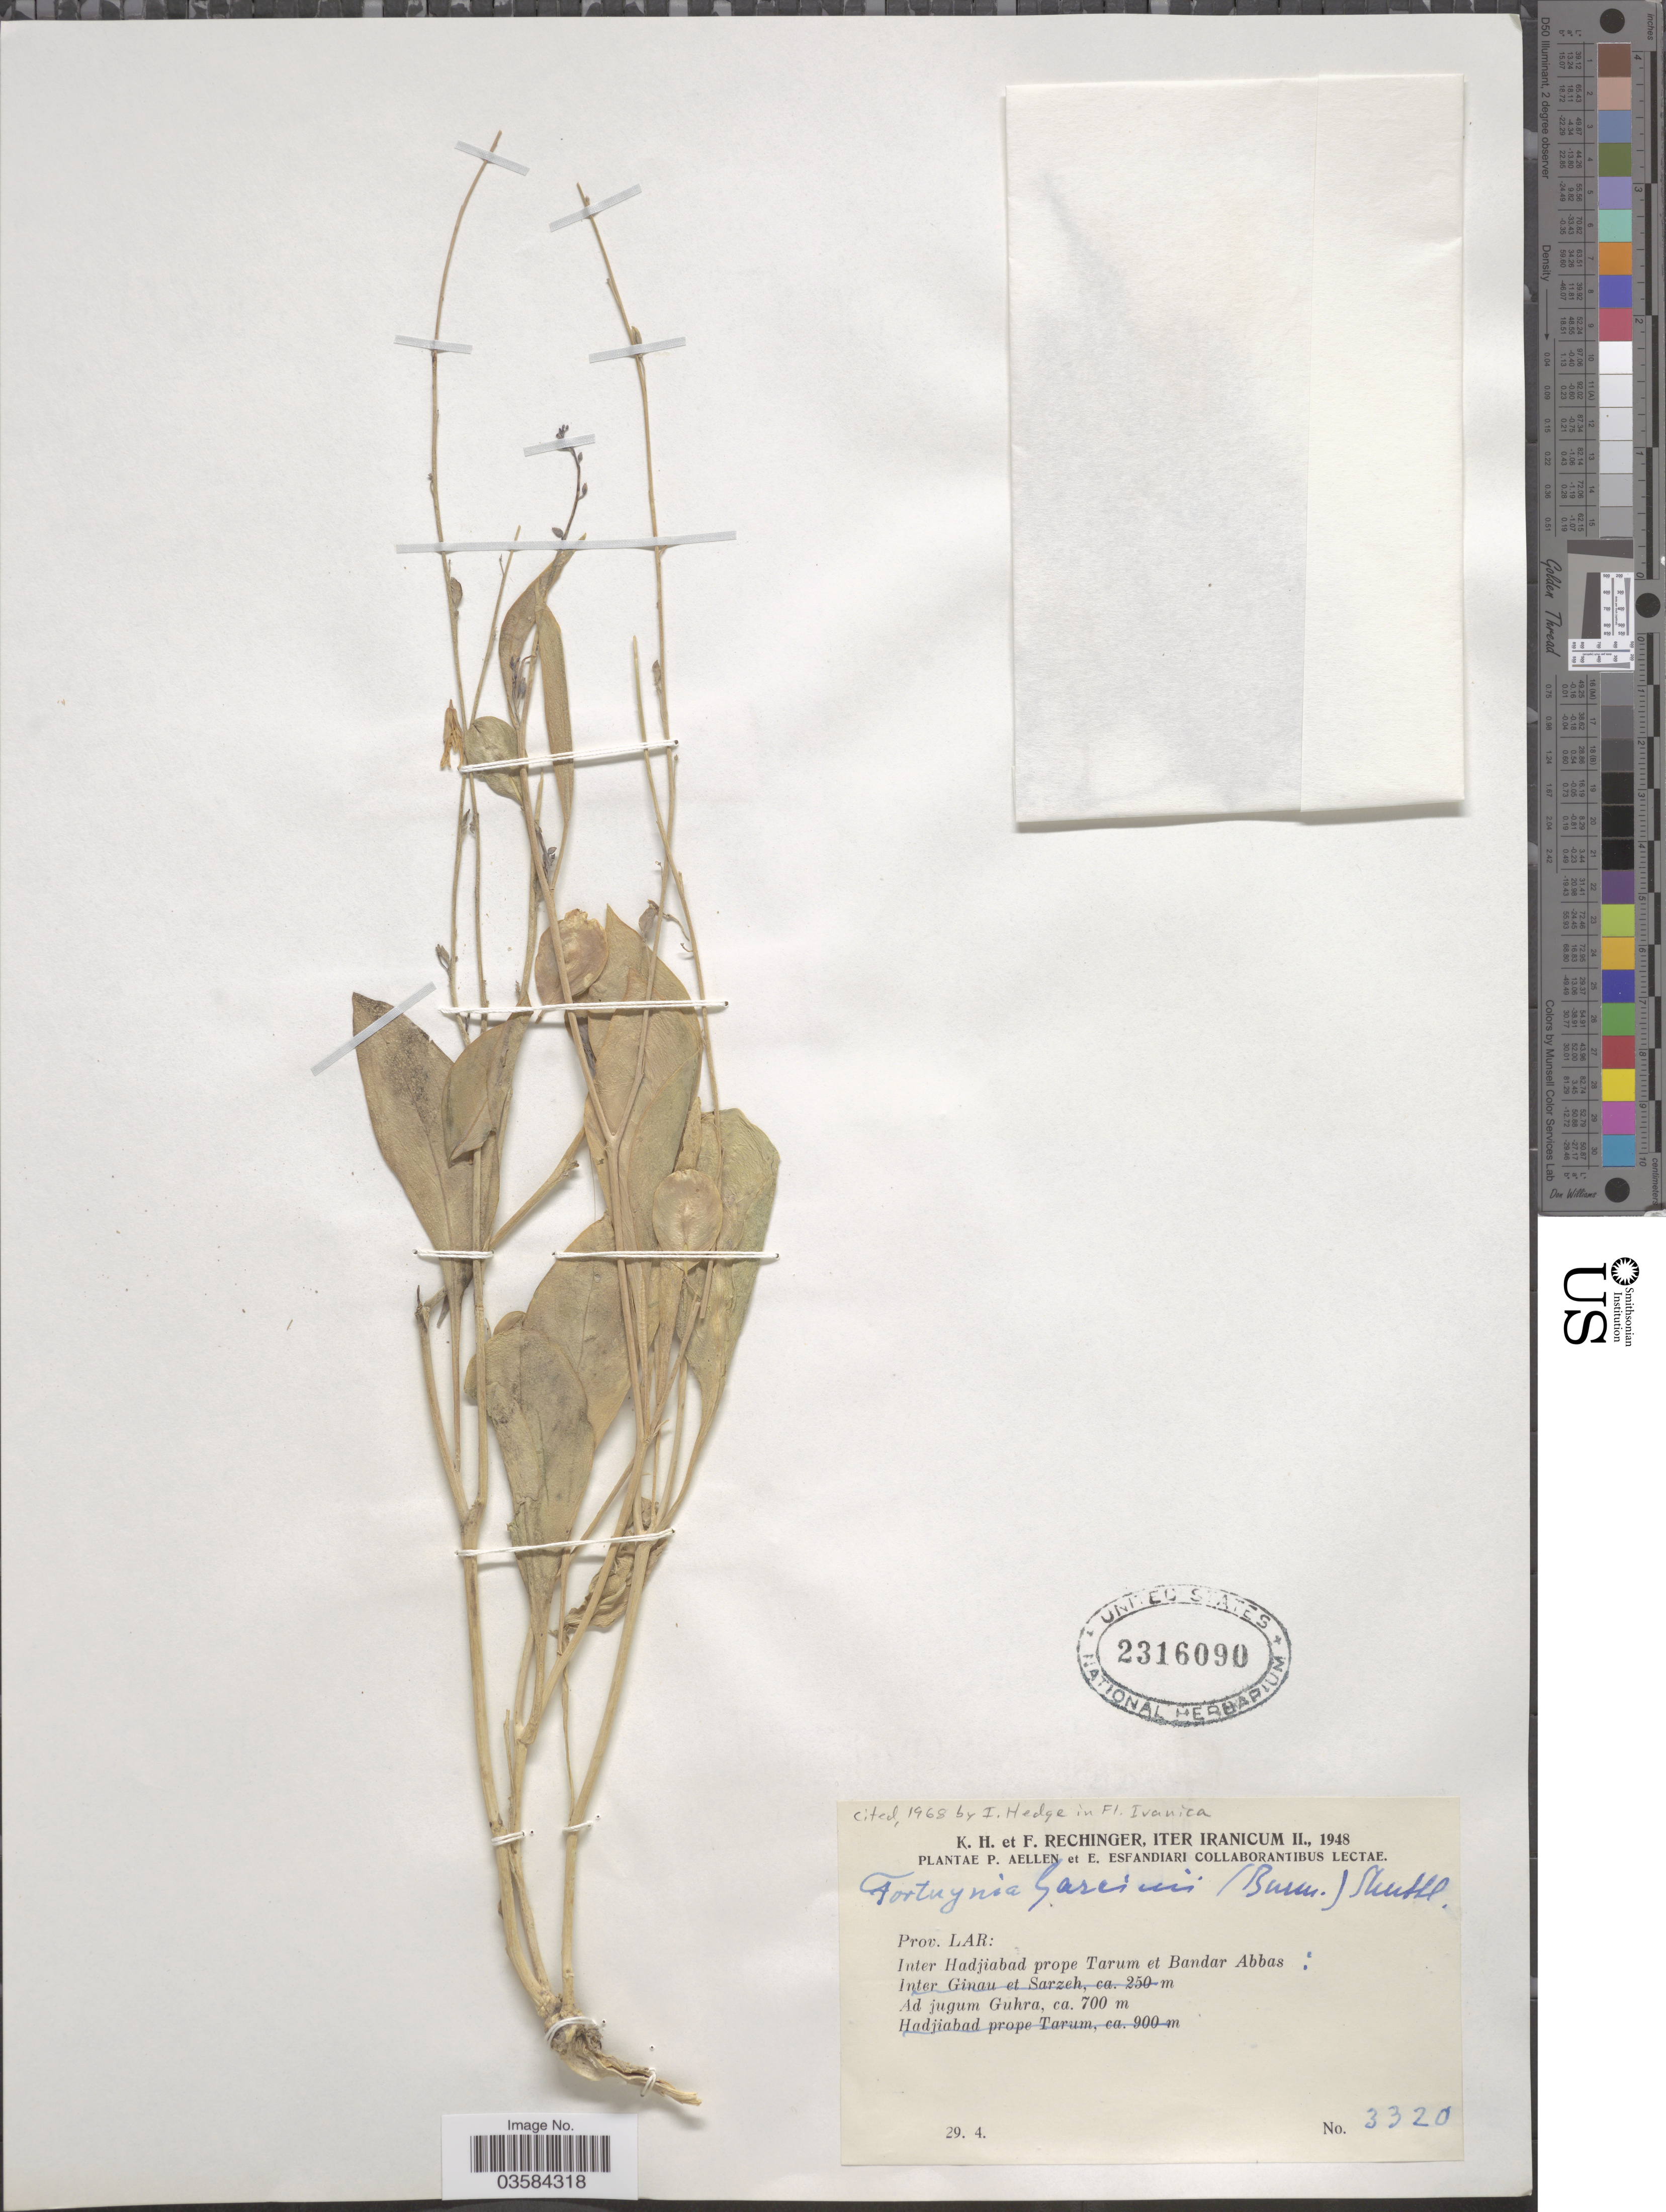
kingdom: Plantae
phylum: Tracheophyta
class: Magnoliopsida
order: Brassicales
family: Brassicaceae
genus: Fortuynia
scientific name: Fortuynia garcinii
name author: (Burm. f.) Shuttlew. ex Boiss.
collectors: K. H. Rechinger, F. Rechinger, P. Aellen & E. Esfandiari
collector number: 3320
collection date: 1948-04-29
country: Iran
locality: Prov. Lar: Inter Hadjiabad prope Tarum et Bandar Abbas: Ad jugum Guhra.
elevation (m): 700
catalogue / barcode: US 2316090